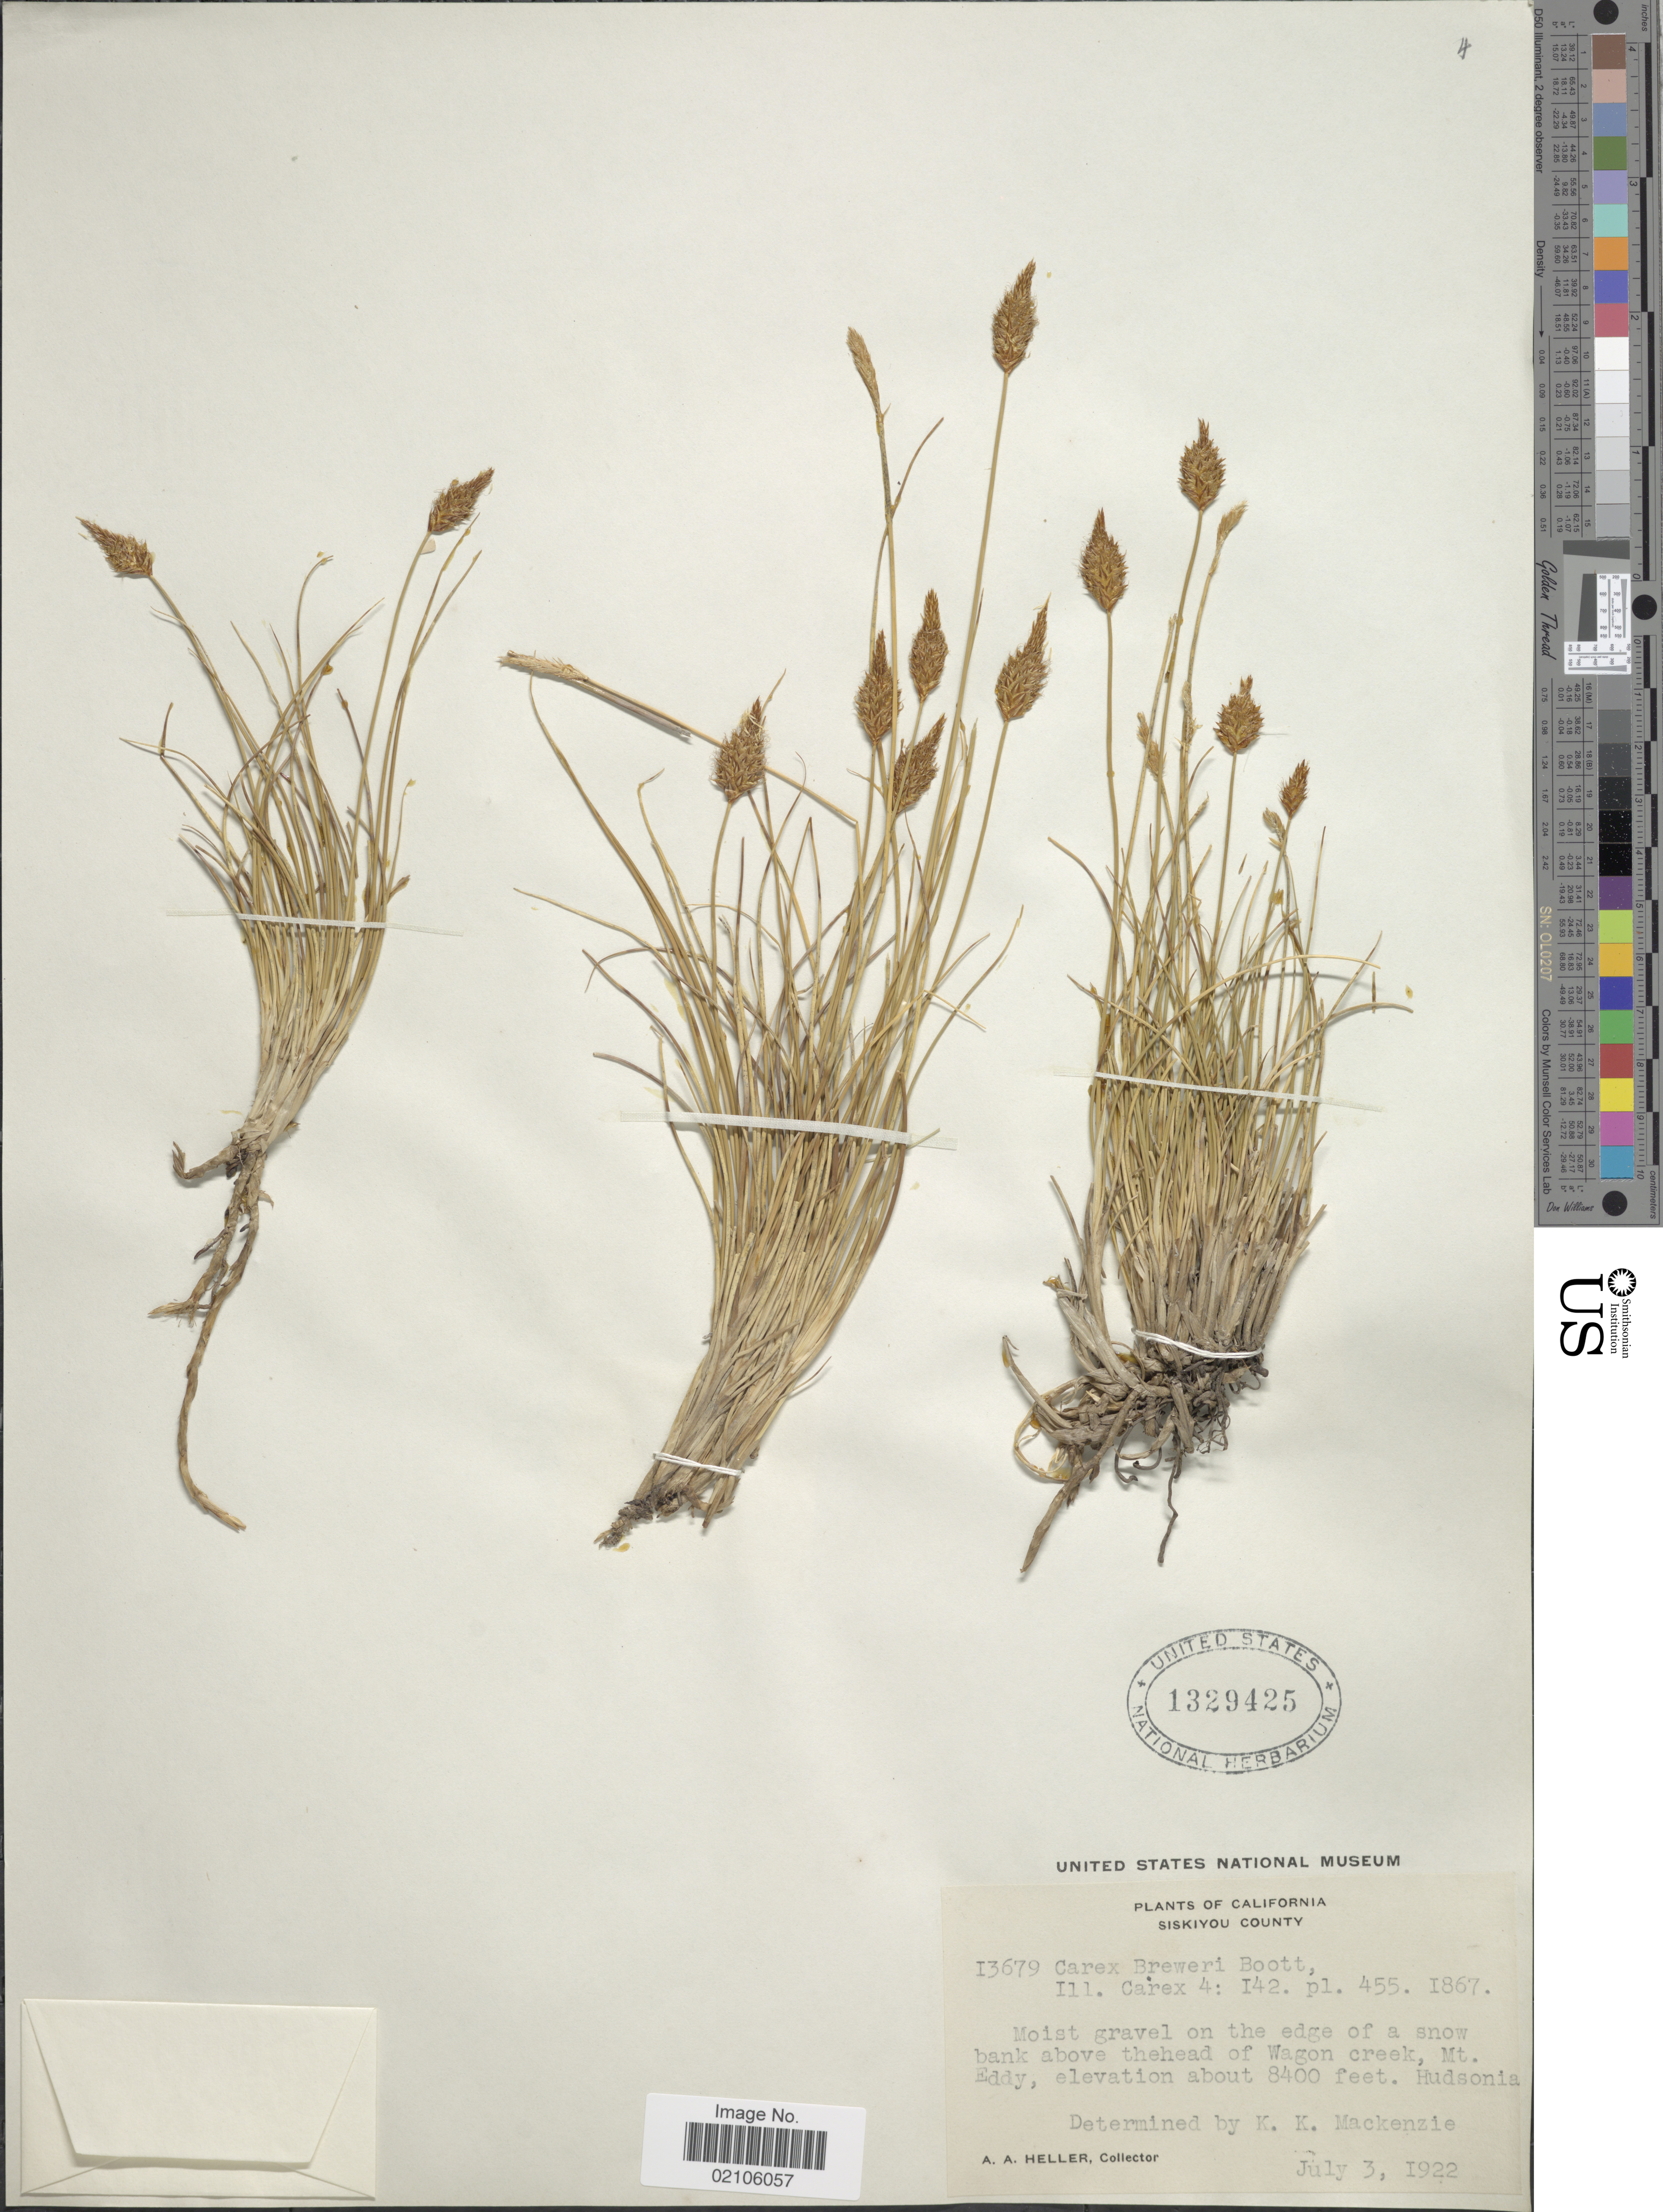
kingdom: Plantae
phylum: Tracheophyta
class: Liliopsida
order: Poales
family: Cyperaceae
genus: Carex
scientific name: Carex breweri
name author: Boott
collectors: A. A. Heller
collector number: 13679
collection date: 1922-07-03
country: United States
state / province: California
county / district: Siskiyou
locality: Siskiyou County, Moist gravel on the edge of a snow bank above thehead of Wagon creek, Mt Eddy. Hudsonia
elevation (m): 2560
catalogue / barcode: US 1329425